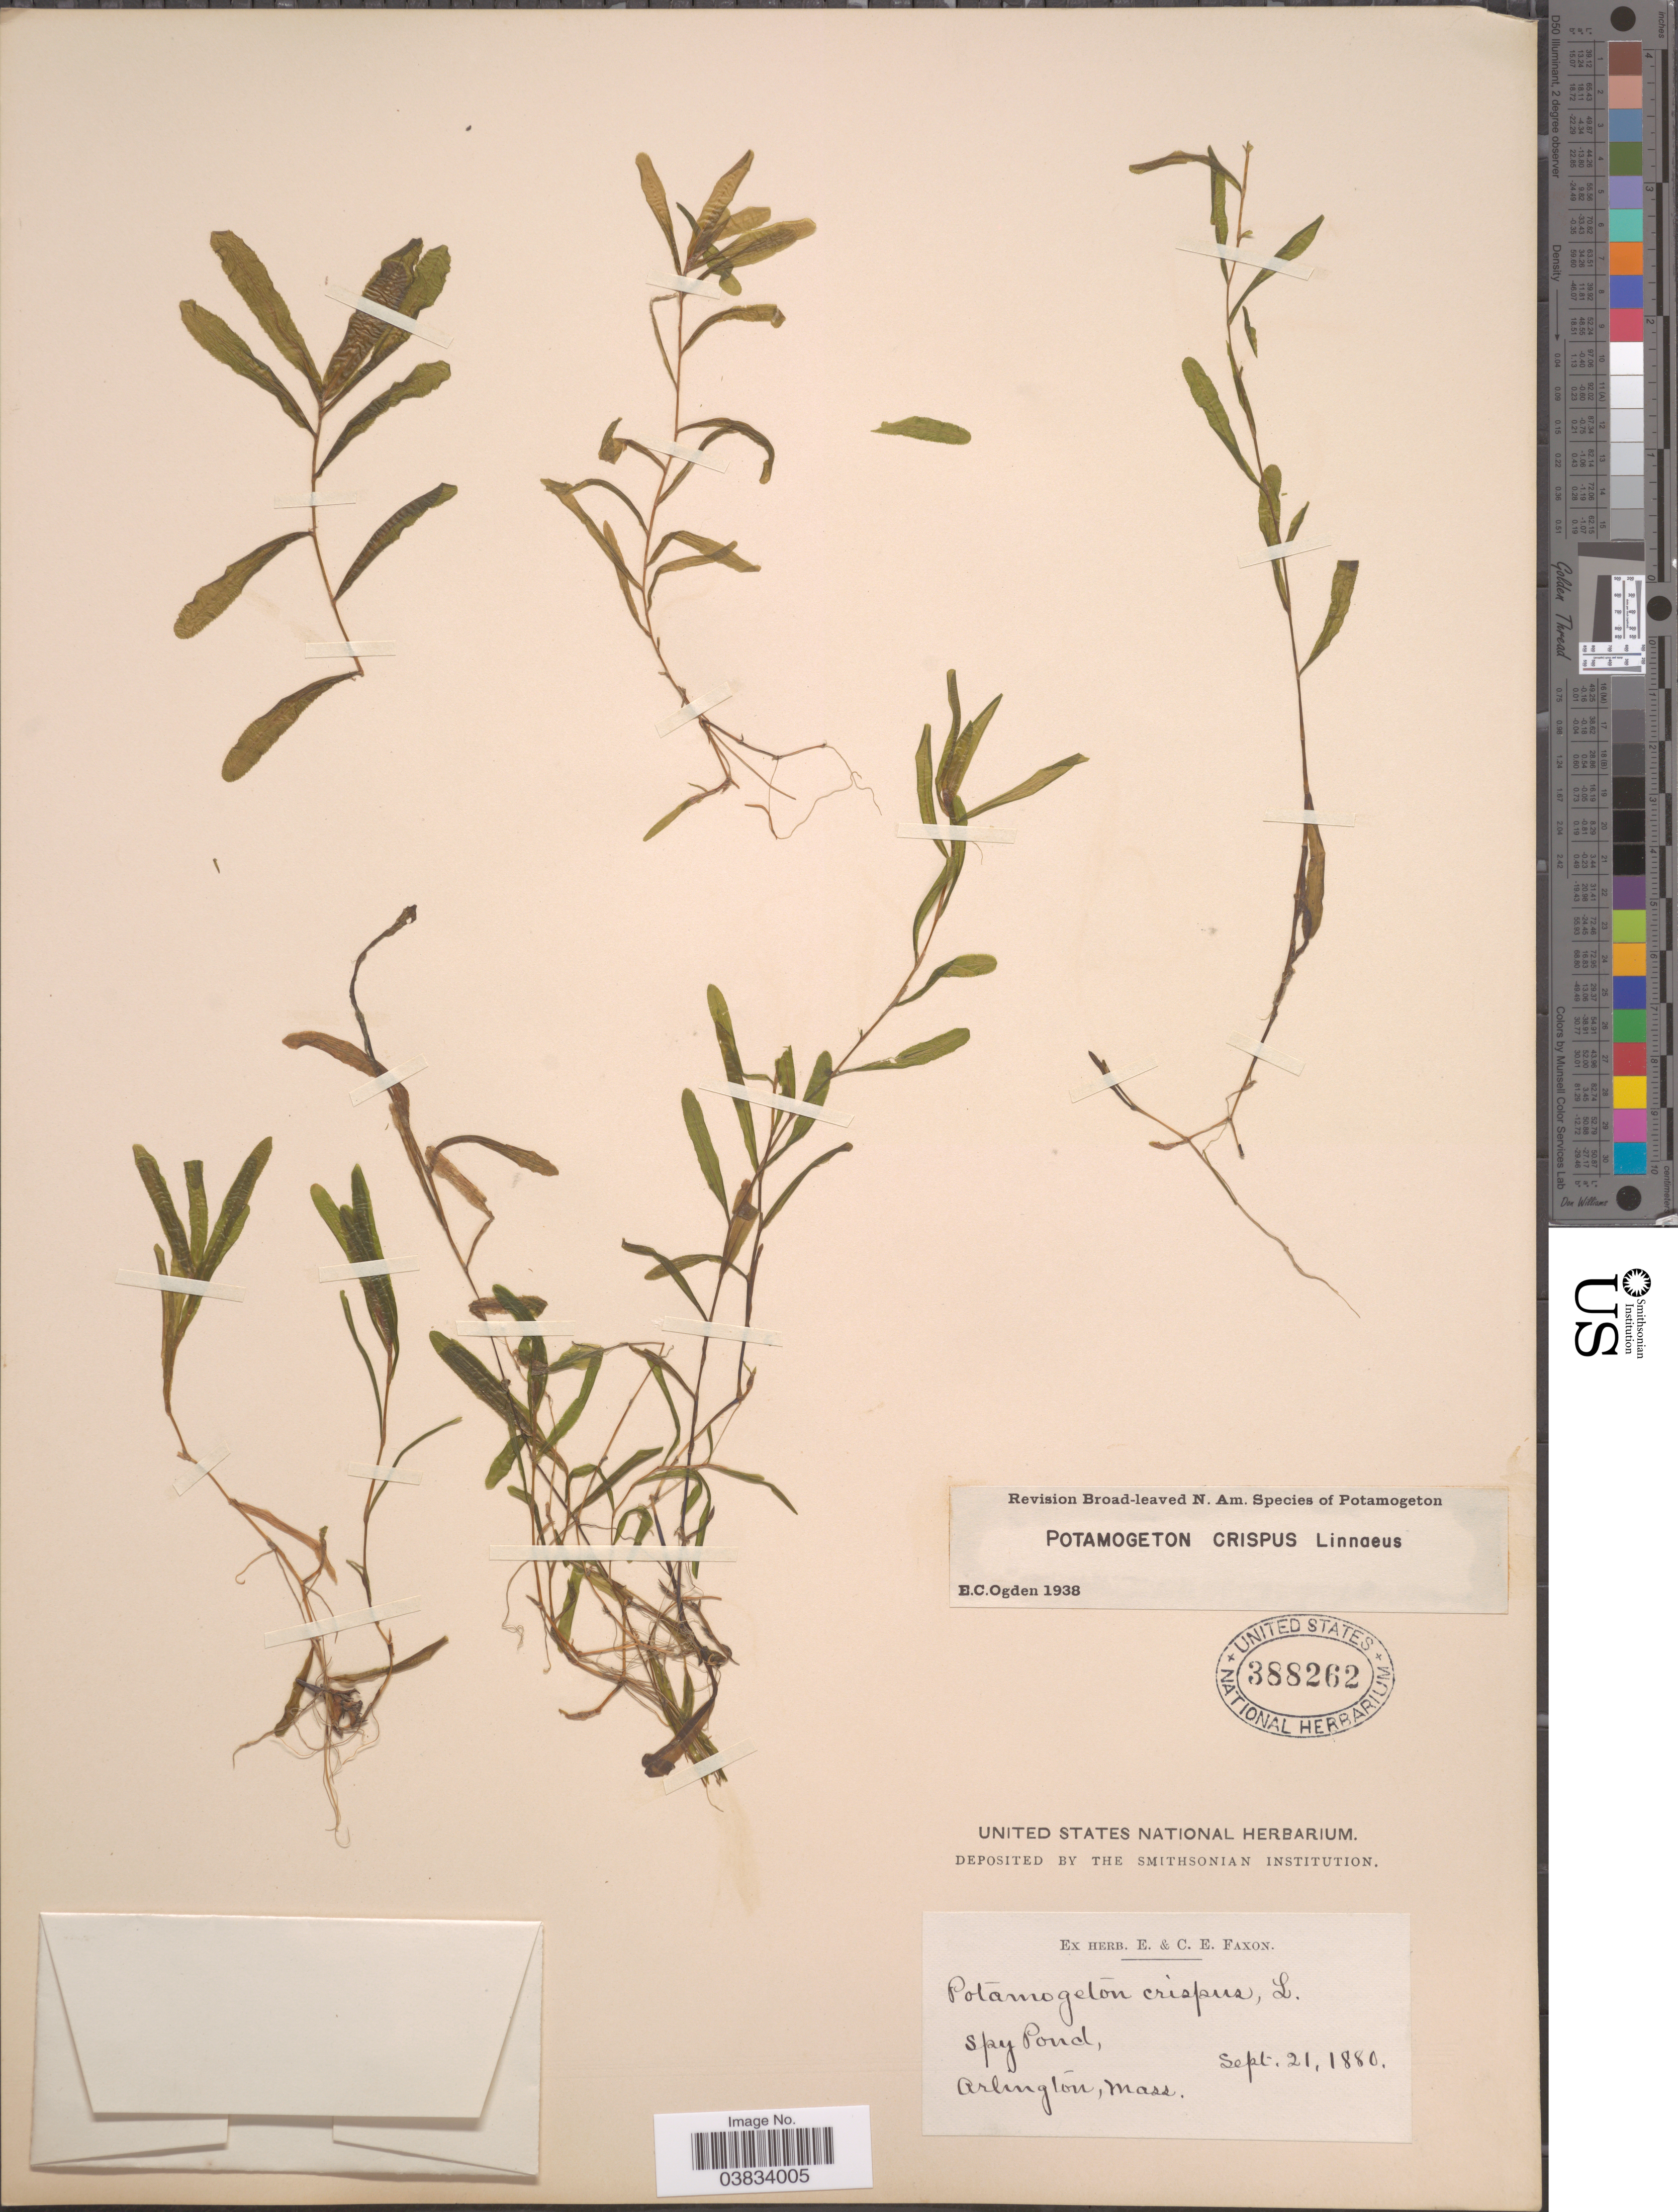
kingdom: Plantae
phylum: Tracheophyta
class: Liliopsida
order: Alismatales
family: Potamogetonaceae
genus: Potamogeton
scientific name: Potamogeton crispus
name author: L.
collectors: ex herb. E. & C.E. Faxon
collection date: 1880-09-21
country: United States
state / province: Massachusetts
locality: Spy Pond, Arlington.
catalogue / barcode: US 388262